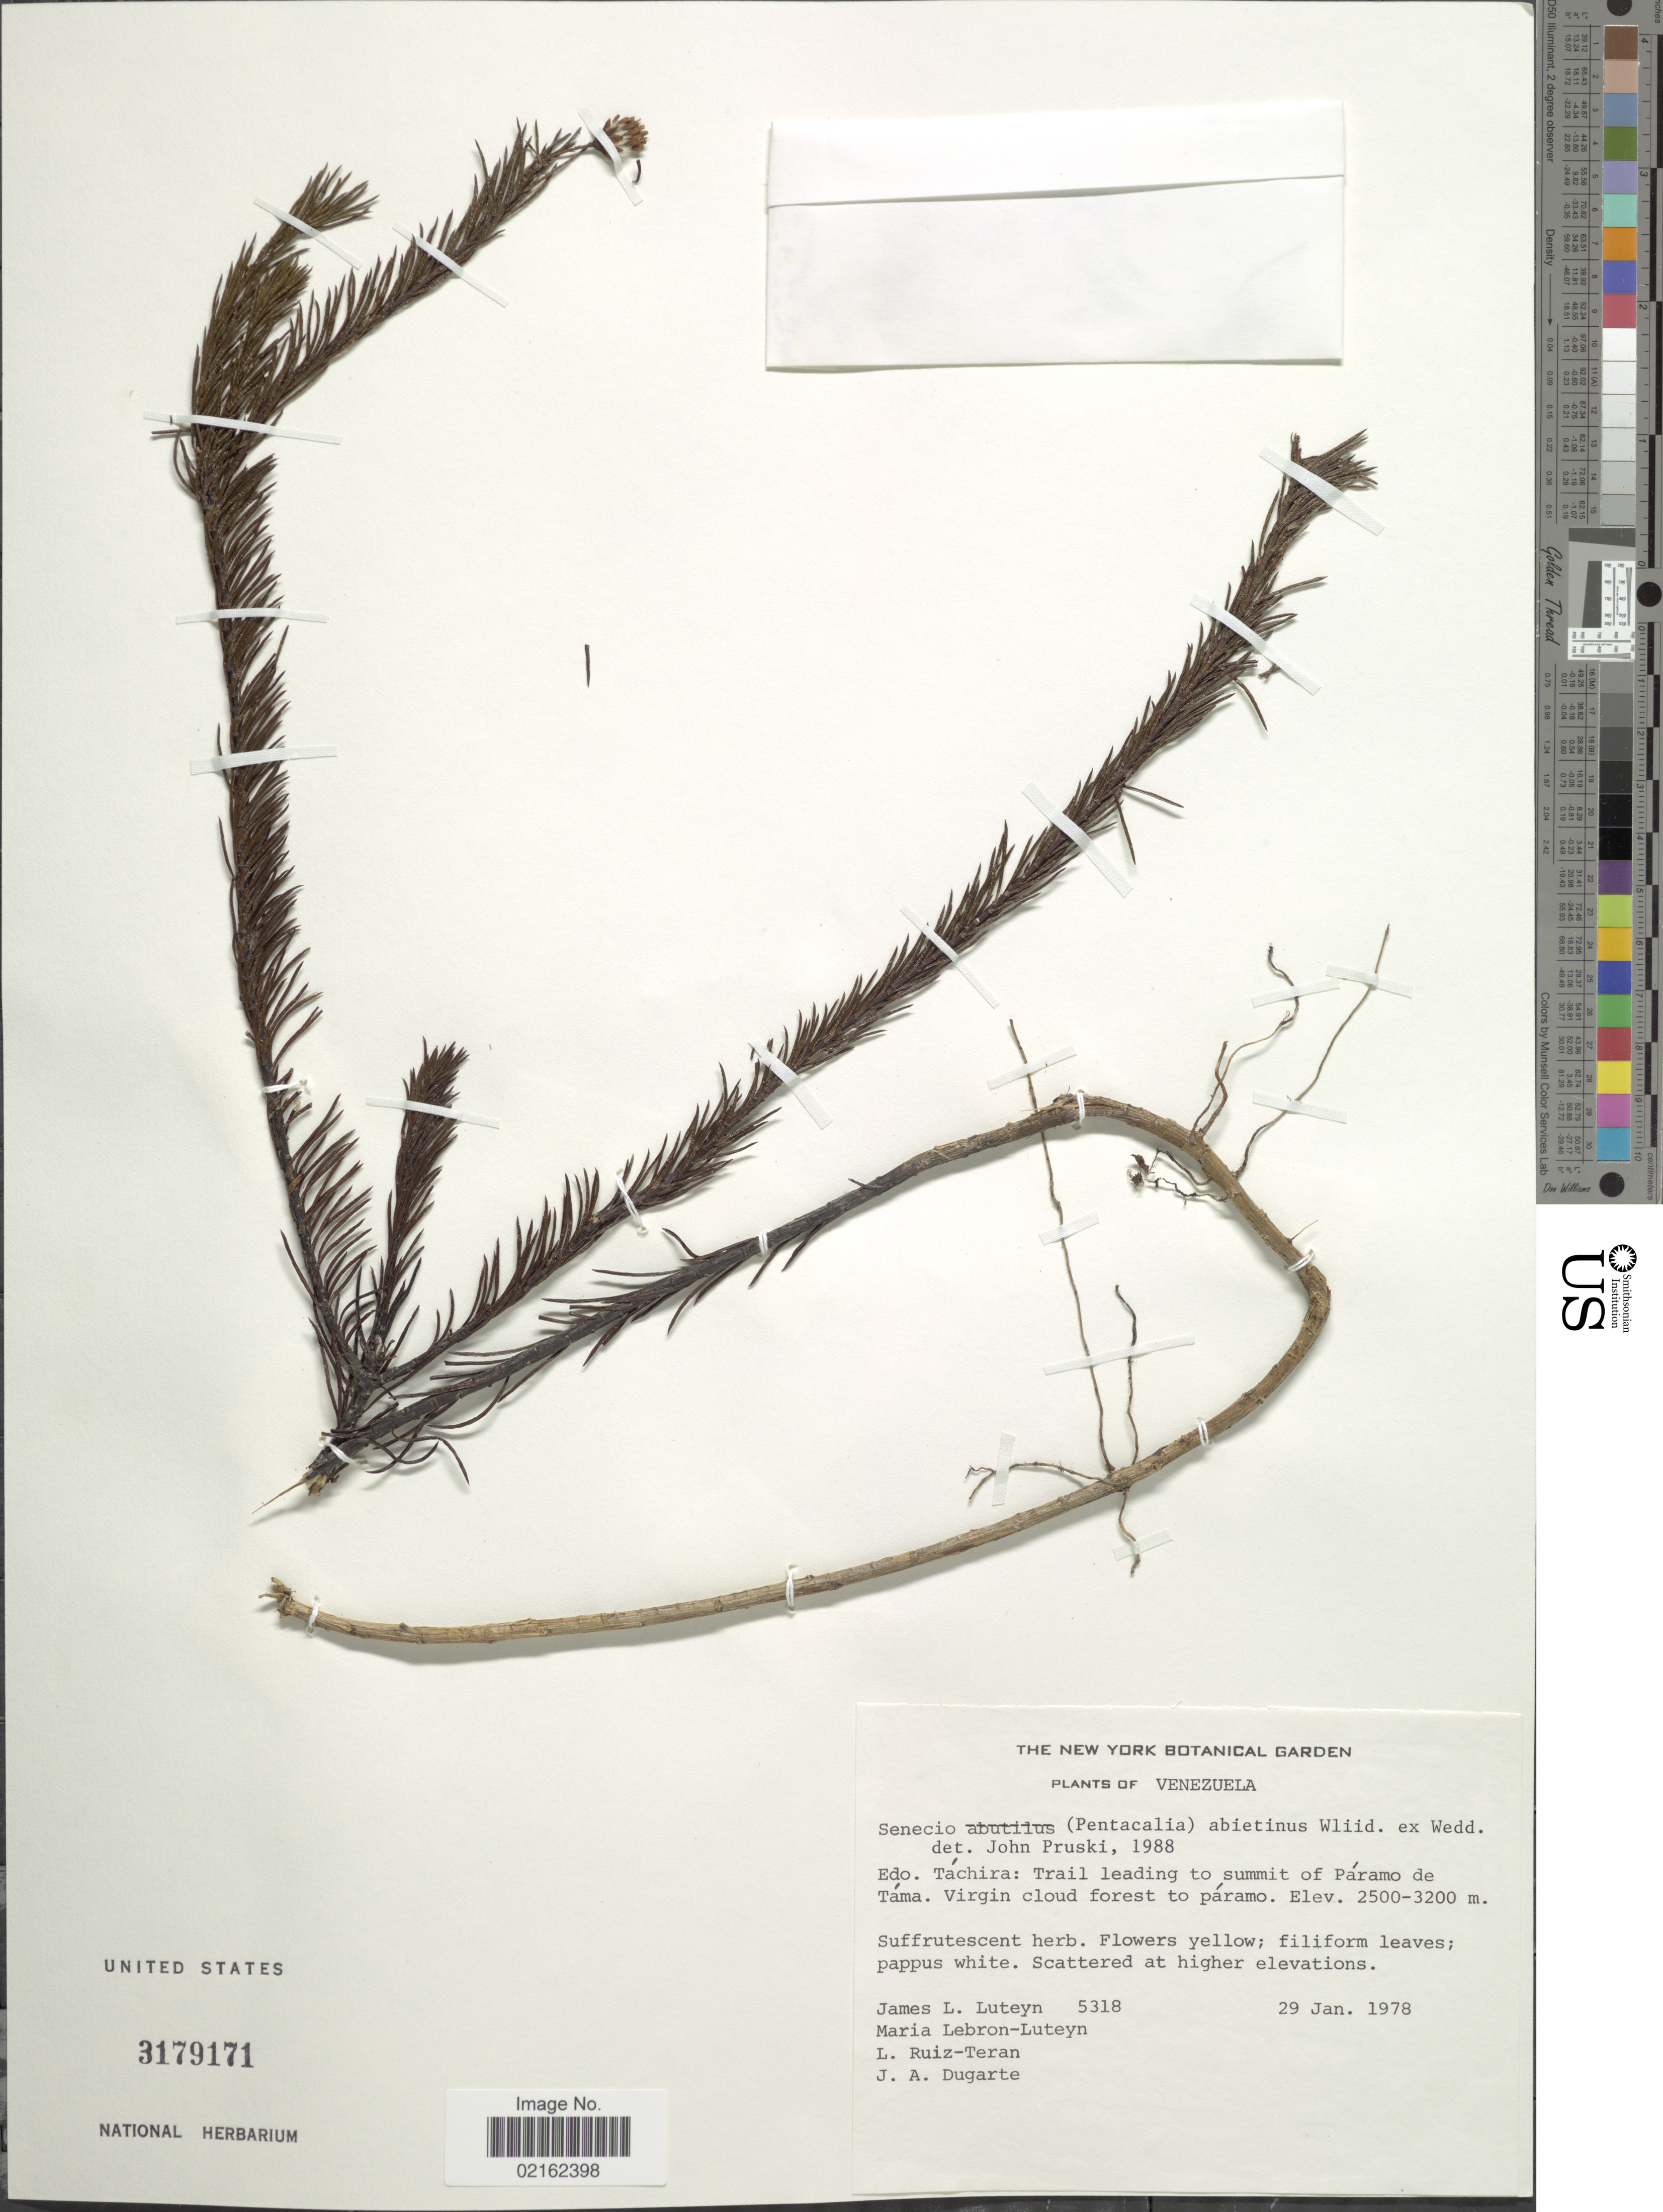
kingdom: Plantae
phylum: Tracheophyta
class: Magnoliopsida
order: Asterales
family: Asteraceae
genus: Pentacalia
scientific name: Pentacalia abietina var. aciculata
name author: (Cuatrec.) Cuatrec.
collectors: J. L. Luteyn, M. L. Lebrón-Luteyn, L. E. Ruíz-Terán & J. Dugarte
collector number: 5318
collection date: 1978-01-29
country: Venezuela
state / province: Tachira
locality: Trail leading to summit of Paramo de Tama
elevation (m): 2500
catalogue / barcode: US 3179171